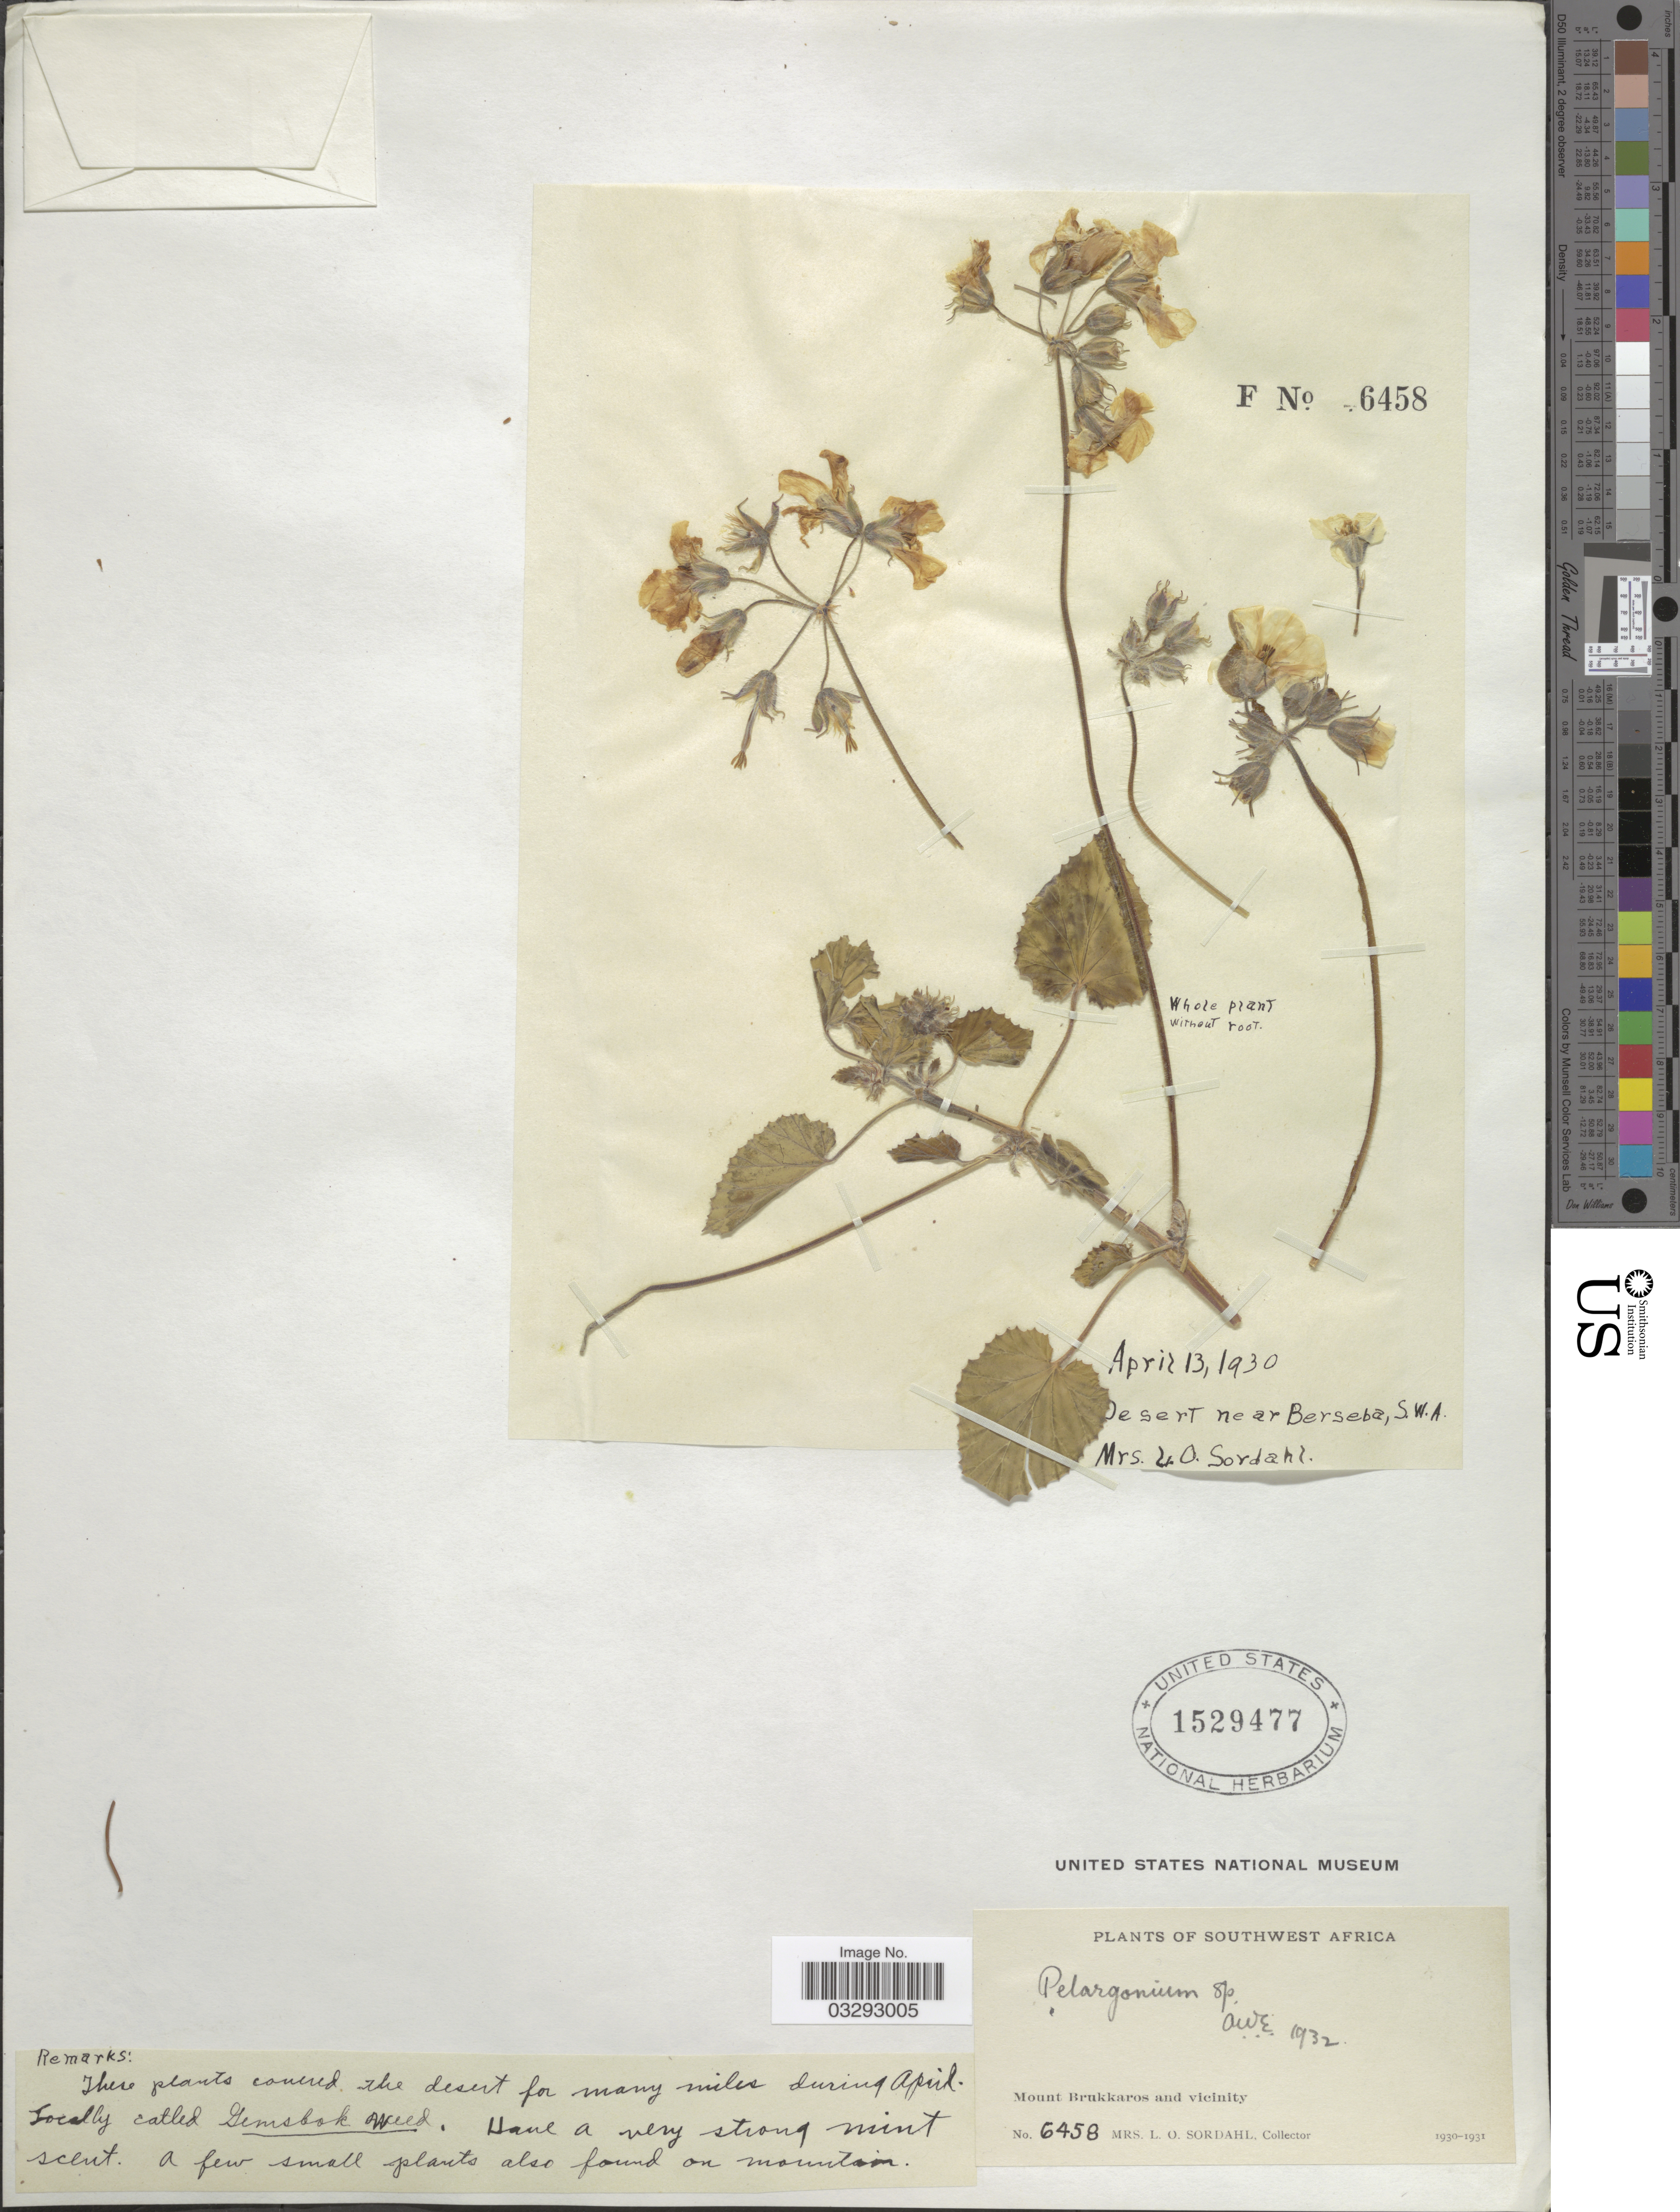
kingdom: Plantae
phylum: Tracheophyta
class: Magnoliopsida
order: Geraniales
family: Geraniaceae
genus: Pelargonium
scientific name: Pelargonium sp.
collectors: L. Sordahl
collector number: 6458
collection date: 1930-04-13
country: Namibia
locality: Southwest Africa. Mount Brukkaros and vicinity. Desert near Berseba, S.W.A.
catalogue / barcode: US 1529477